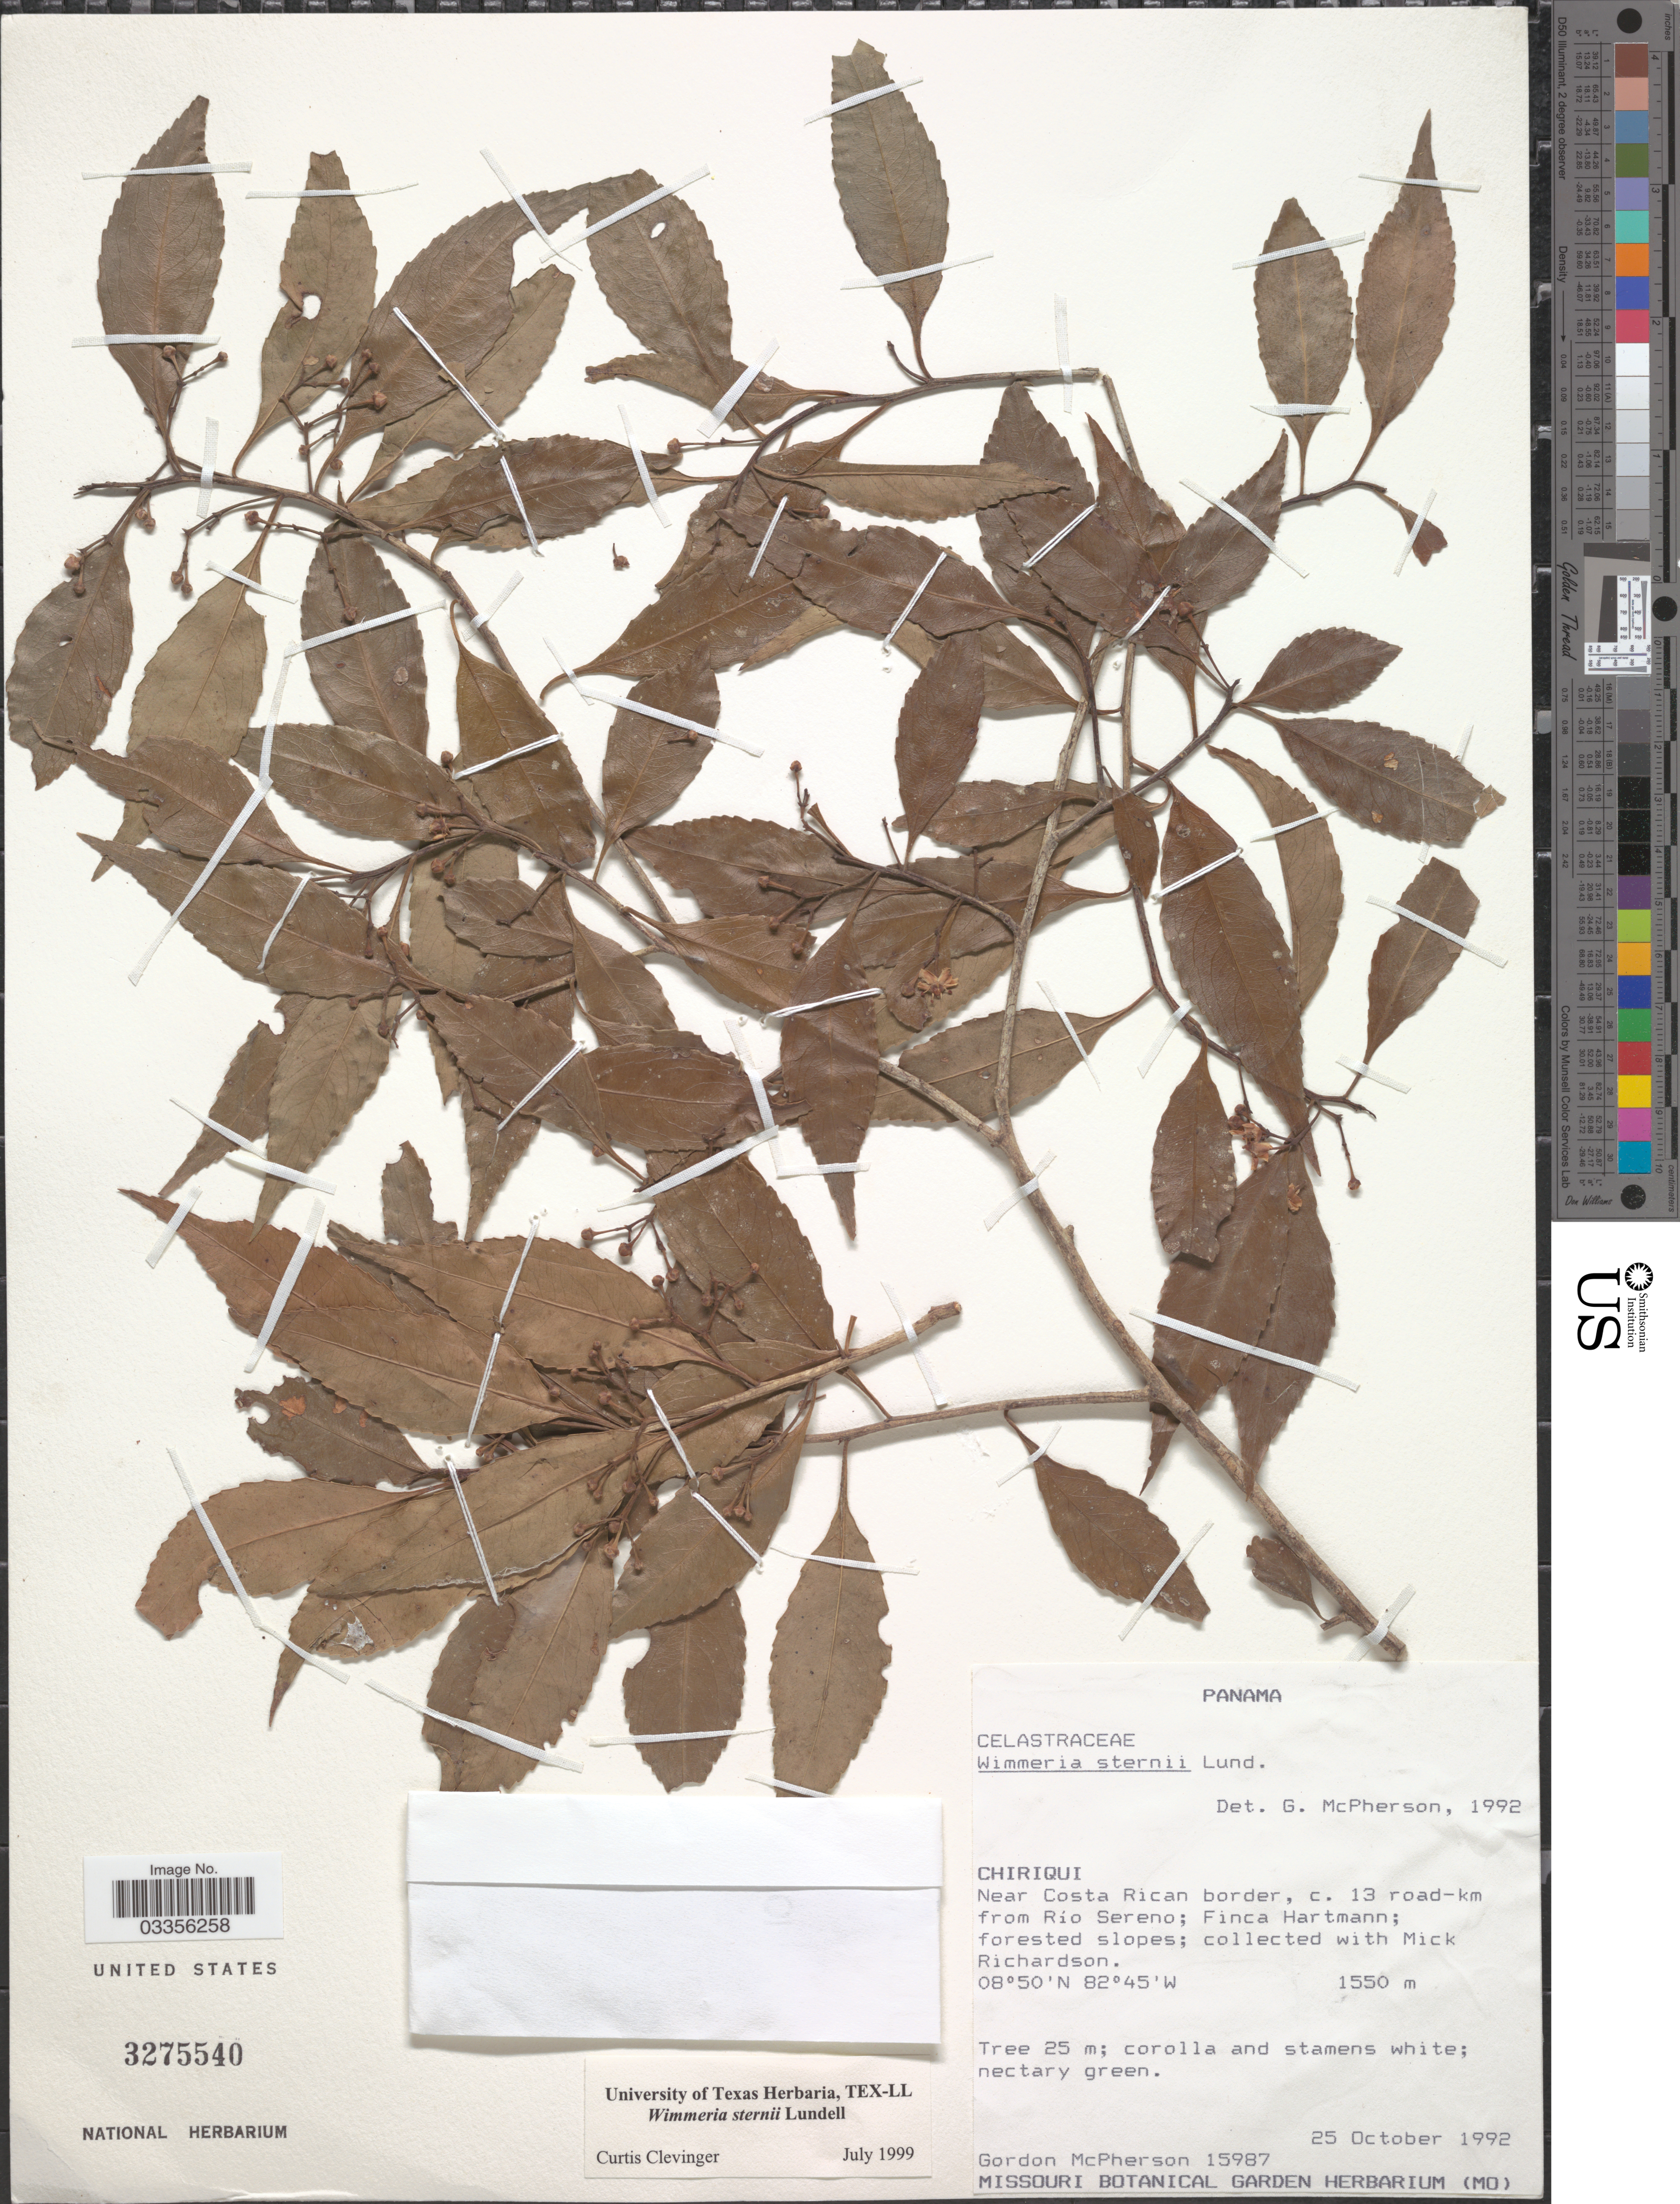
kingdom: Plantae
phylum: Tracheophyta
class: Magnoliopsida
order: Celastrales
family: Celastraceae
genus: Wimmeria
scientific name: Wimmeria sternii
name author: Lundell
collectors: G. D. McPherson & M. Richardson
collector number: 15987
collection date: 1992-10-25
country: Panama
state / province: Chiriqui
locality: Near Costa Rican border, c. 13 road-km from Río Sereno; Finca Hartmann.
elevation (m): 1550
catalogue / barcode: US 3275540